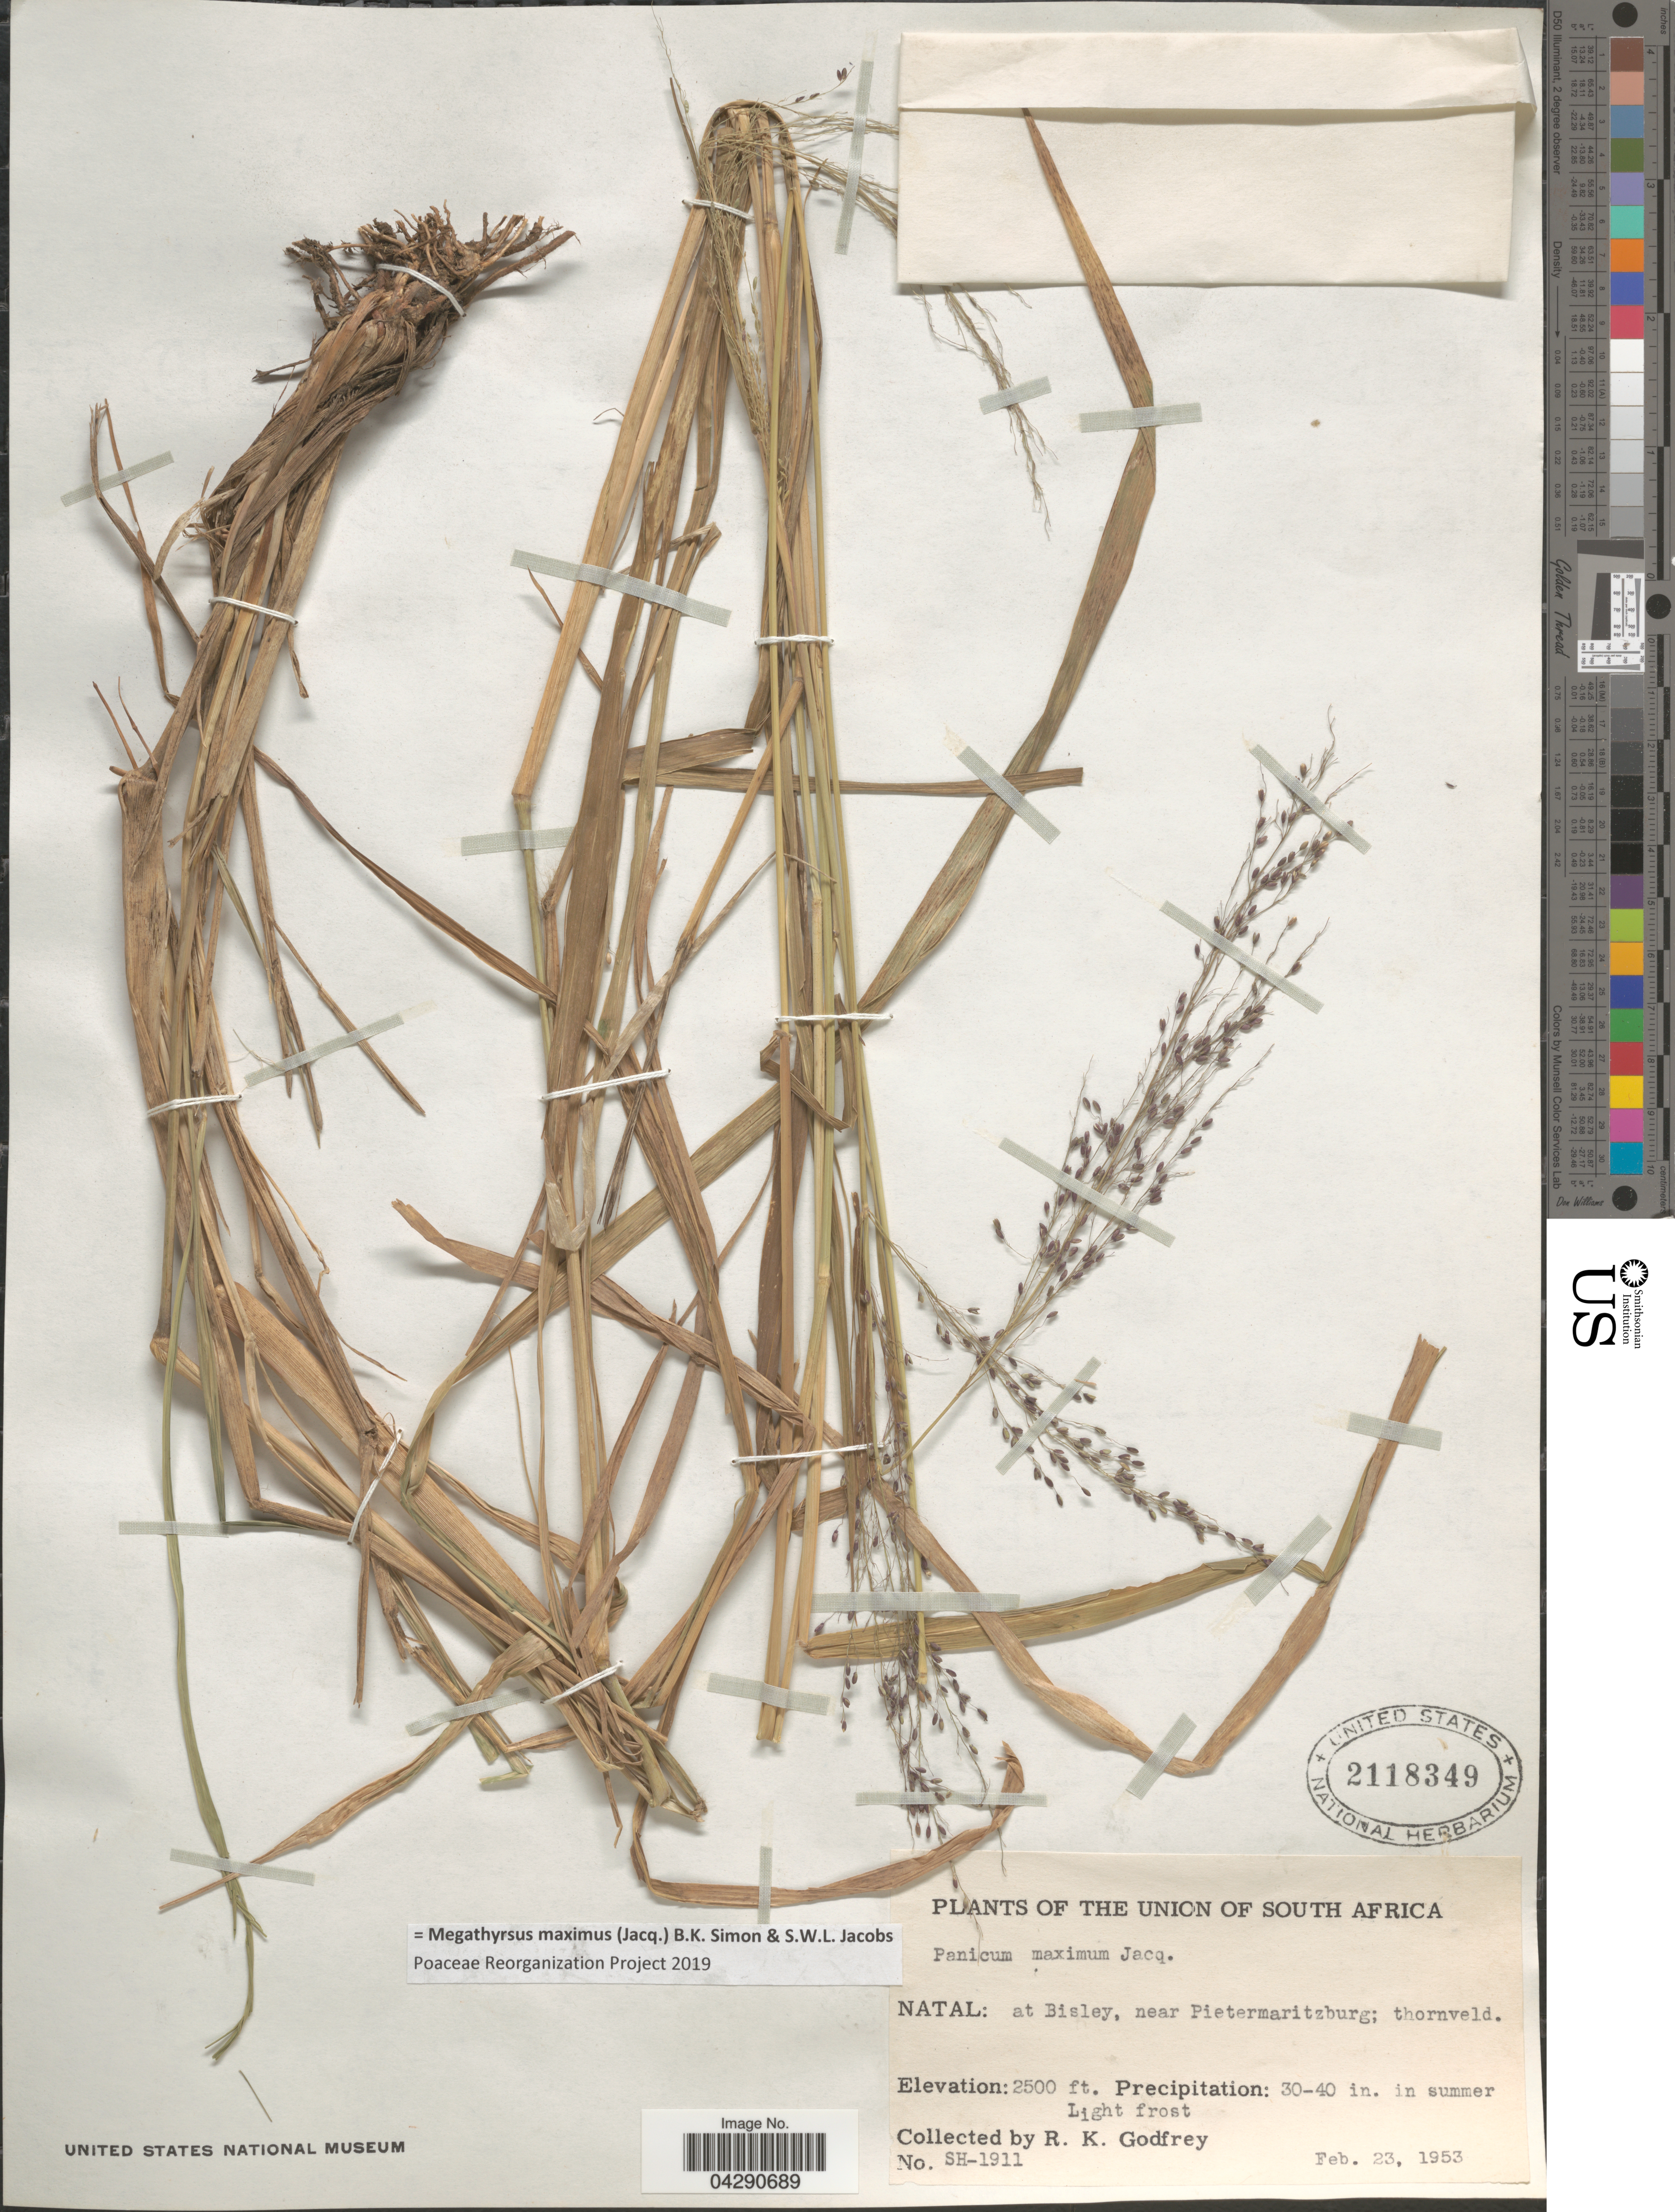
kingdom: Plantae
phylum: Tracheophyta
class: Liliopsida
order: Poales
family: Poaceae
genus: Megathyrsus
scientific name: Megathyrsus maximus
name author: (Jacq.) B.K. Simon & S.W.L. Jacobs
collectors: R. K. Godfrey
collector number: SH-1911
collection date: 1953-02-23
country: South Africa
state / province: KwaZulu-Natal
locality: Union of South America. At Bisley, near Pietermaritzburg.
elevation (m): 762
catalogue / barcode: US 2118349